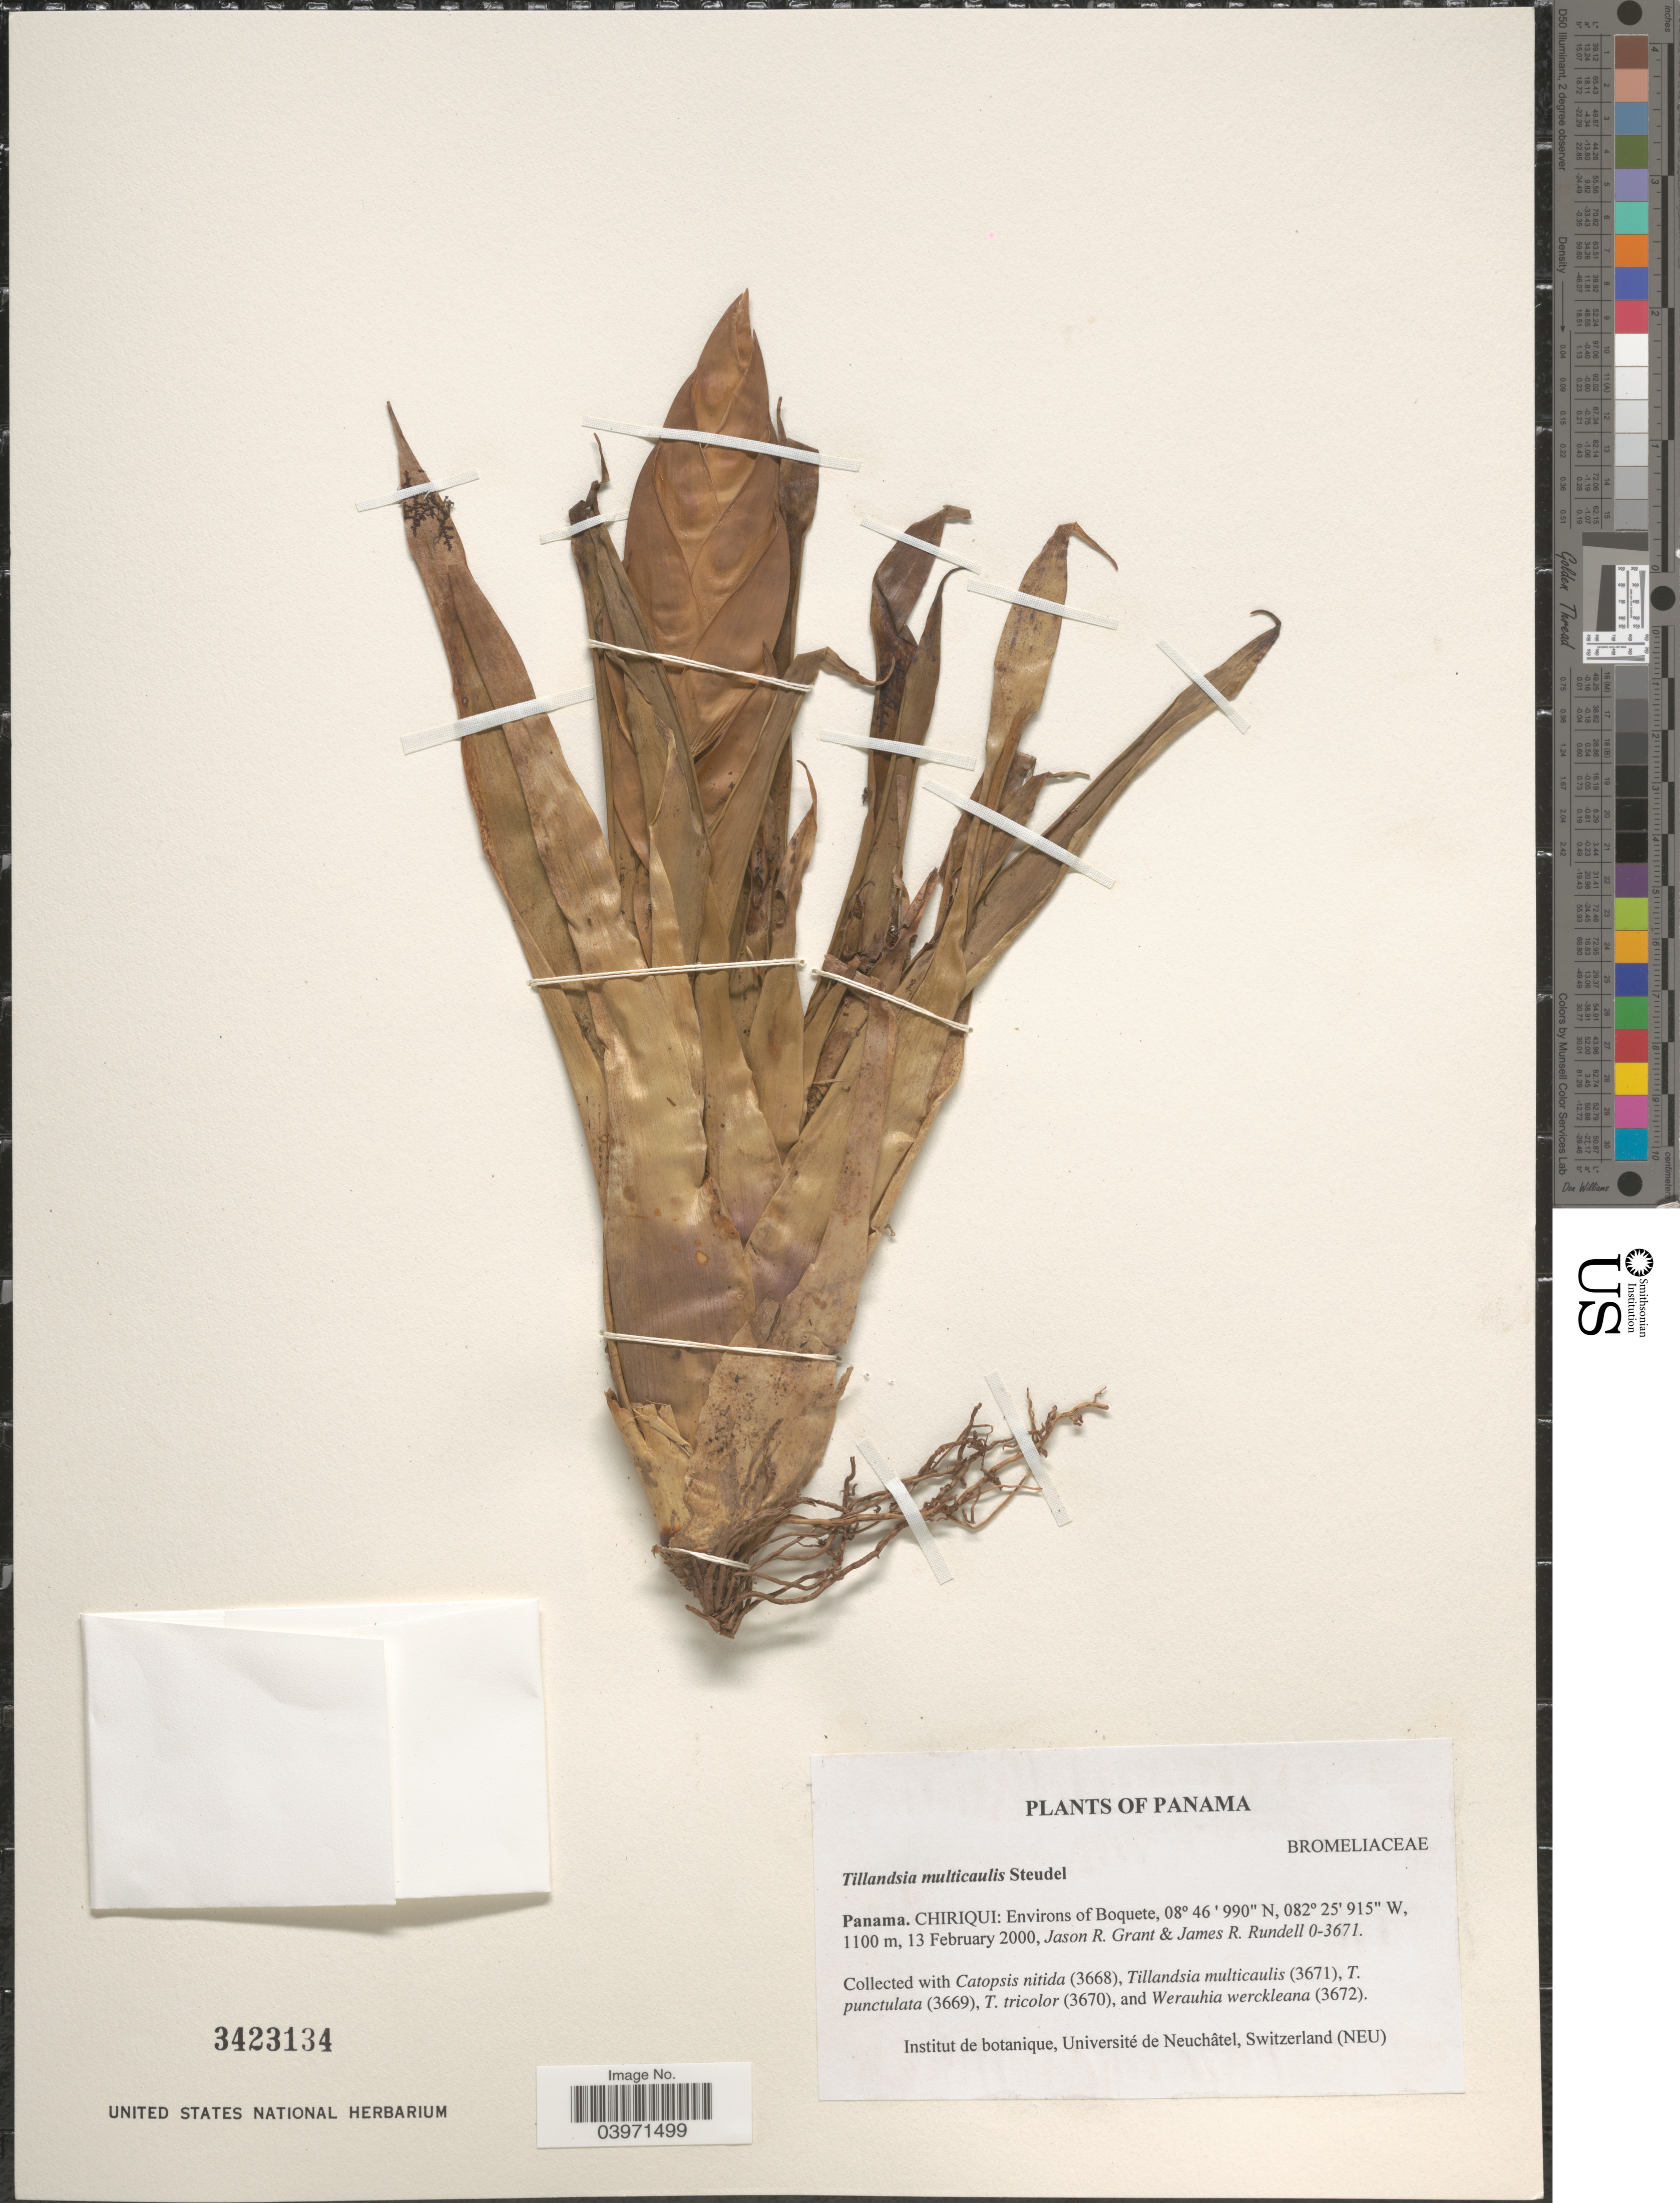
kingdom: Plantae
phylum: Tracheophyta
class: Liliopsida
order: Poales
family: Bromeliaceae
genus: Tillandsia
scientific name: Tillandsia multicaulis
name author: Steud.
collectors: J. R. Grant & J. R. Rundell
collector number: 0-3671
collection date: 2000-02-13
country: Panama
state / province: Chiriqui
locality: Environs of Boquete.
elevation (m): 1100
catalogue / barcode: US 3423134